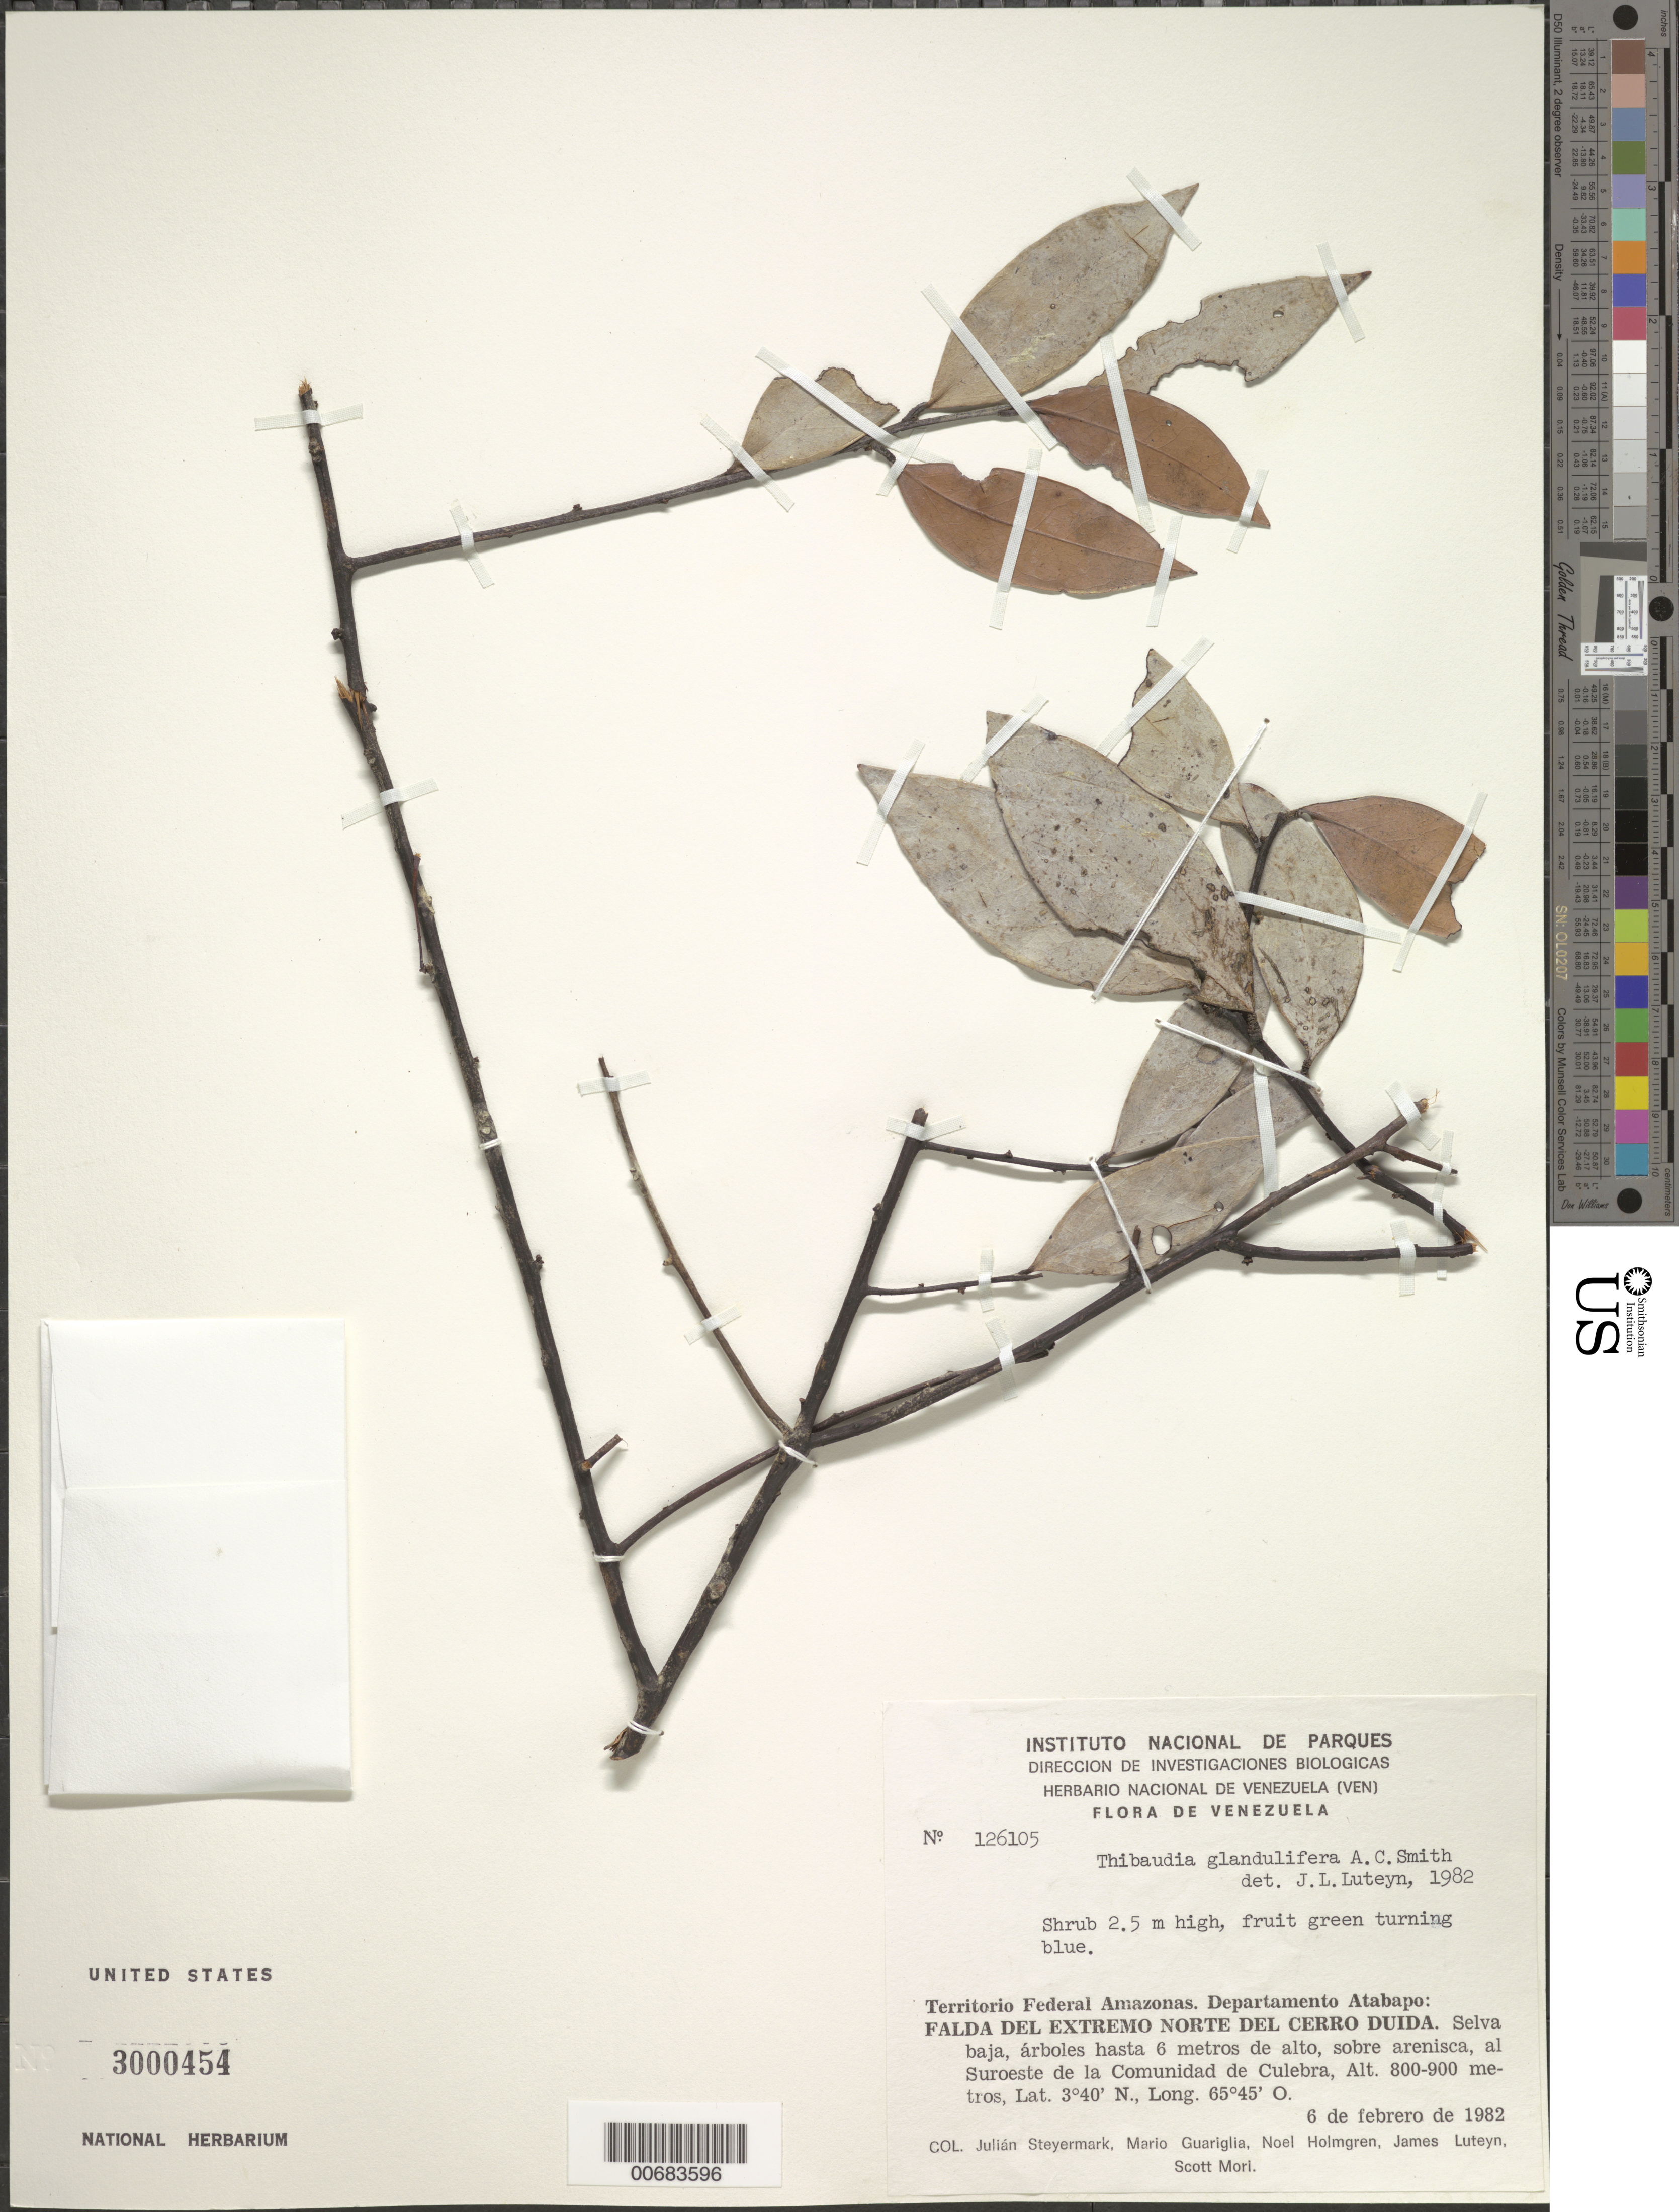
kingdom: Plantae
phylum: Tracheophyta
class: Magnoliopsida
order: Ericales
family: Ericaceae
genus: Thibaudia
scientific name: Thibaudia glandulifera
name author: A.C. Sm.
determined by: Luteyn, J. L.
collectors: J. Steyermark, M. Guariglia P., N. H. Holmgren, J. L. Luteyn & S. Mori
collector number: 126105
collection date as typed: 6-Feb-82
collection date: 1982-02-06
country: Venezuela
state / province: Amazonas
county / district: Atabapo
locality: Cerro Duida, falda del N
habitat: Selva baja, sobre arenisca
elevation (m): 800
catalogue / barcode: US 3000454